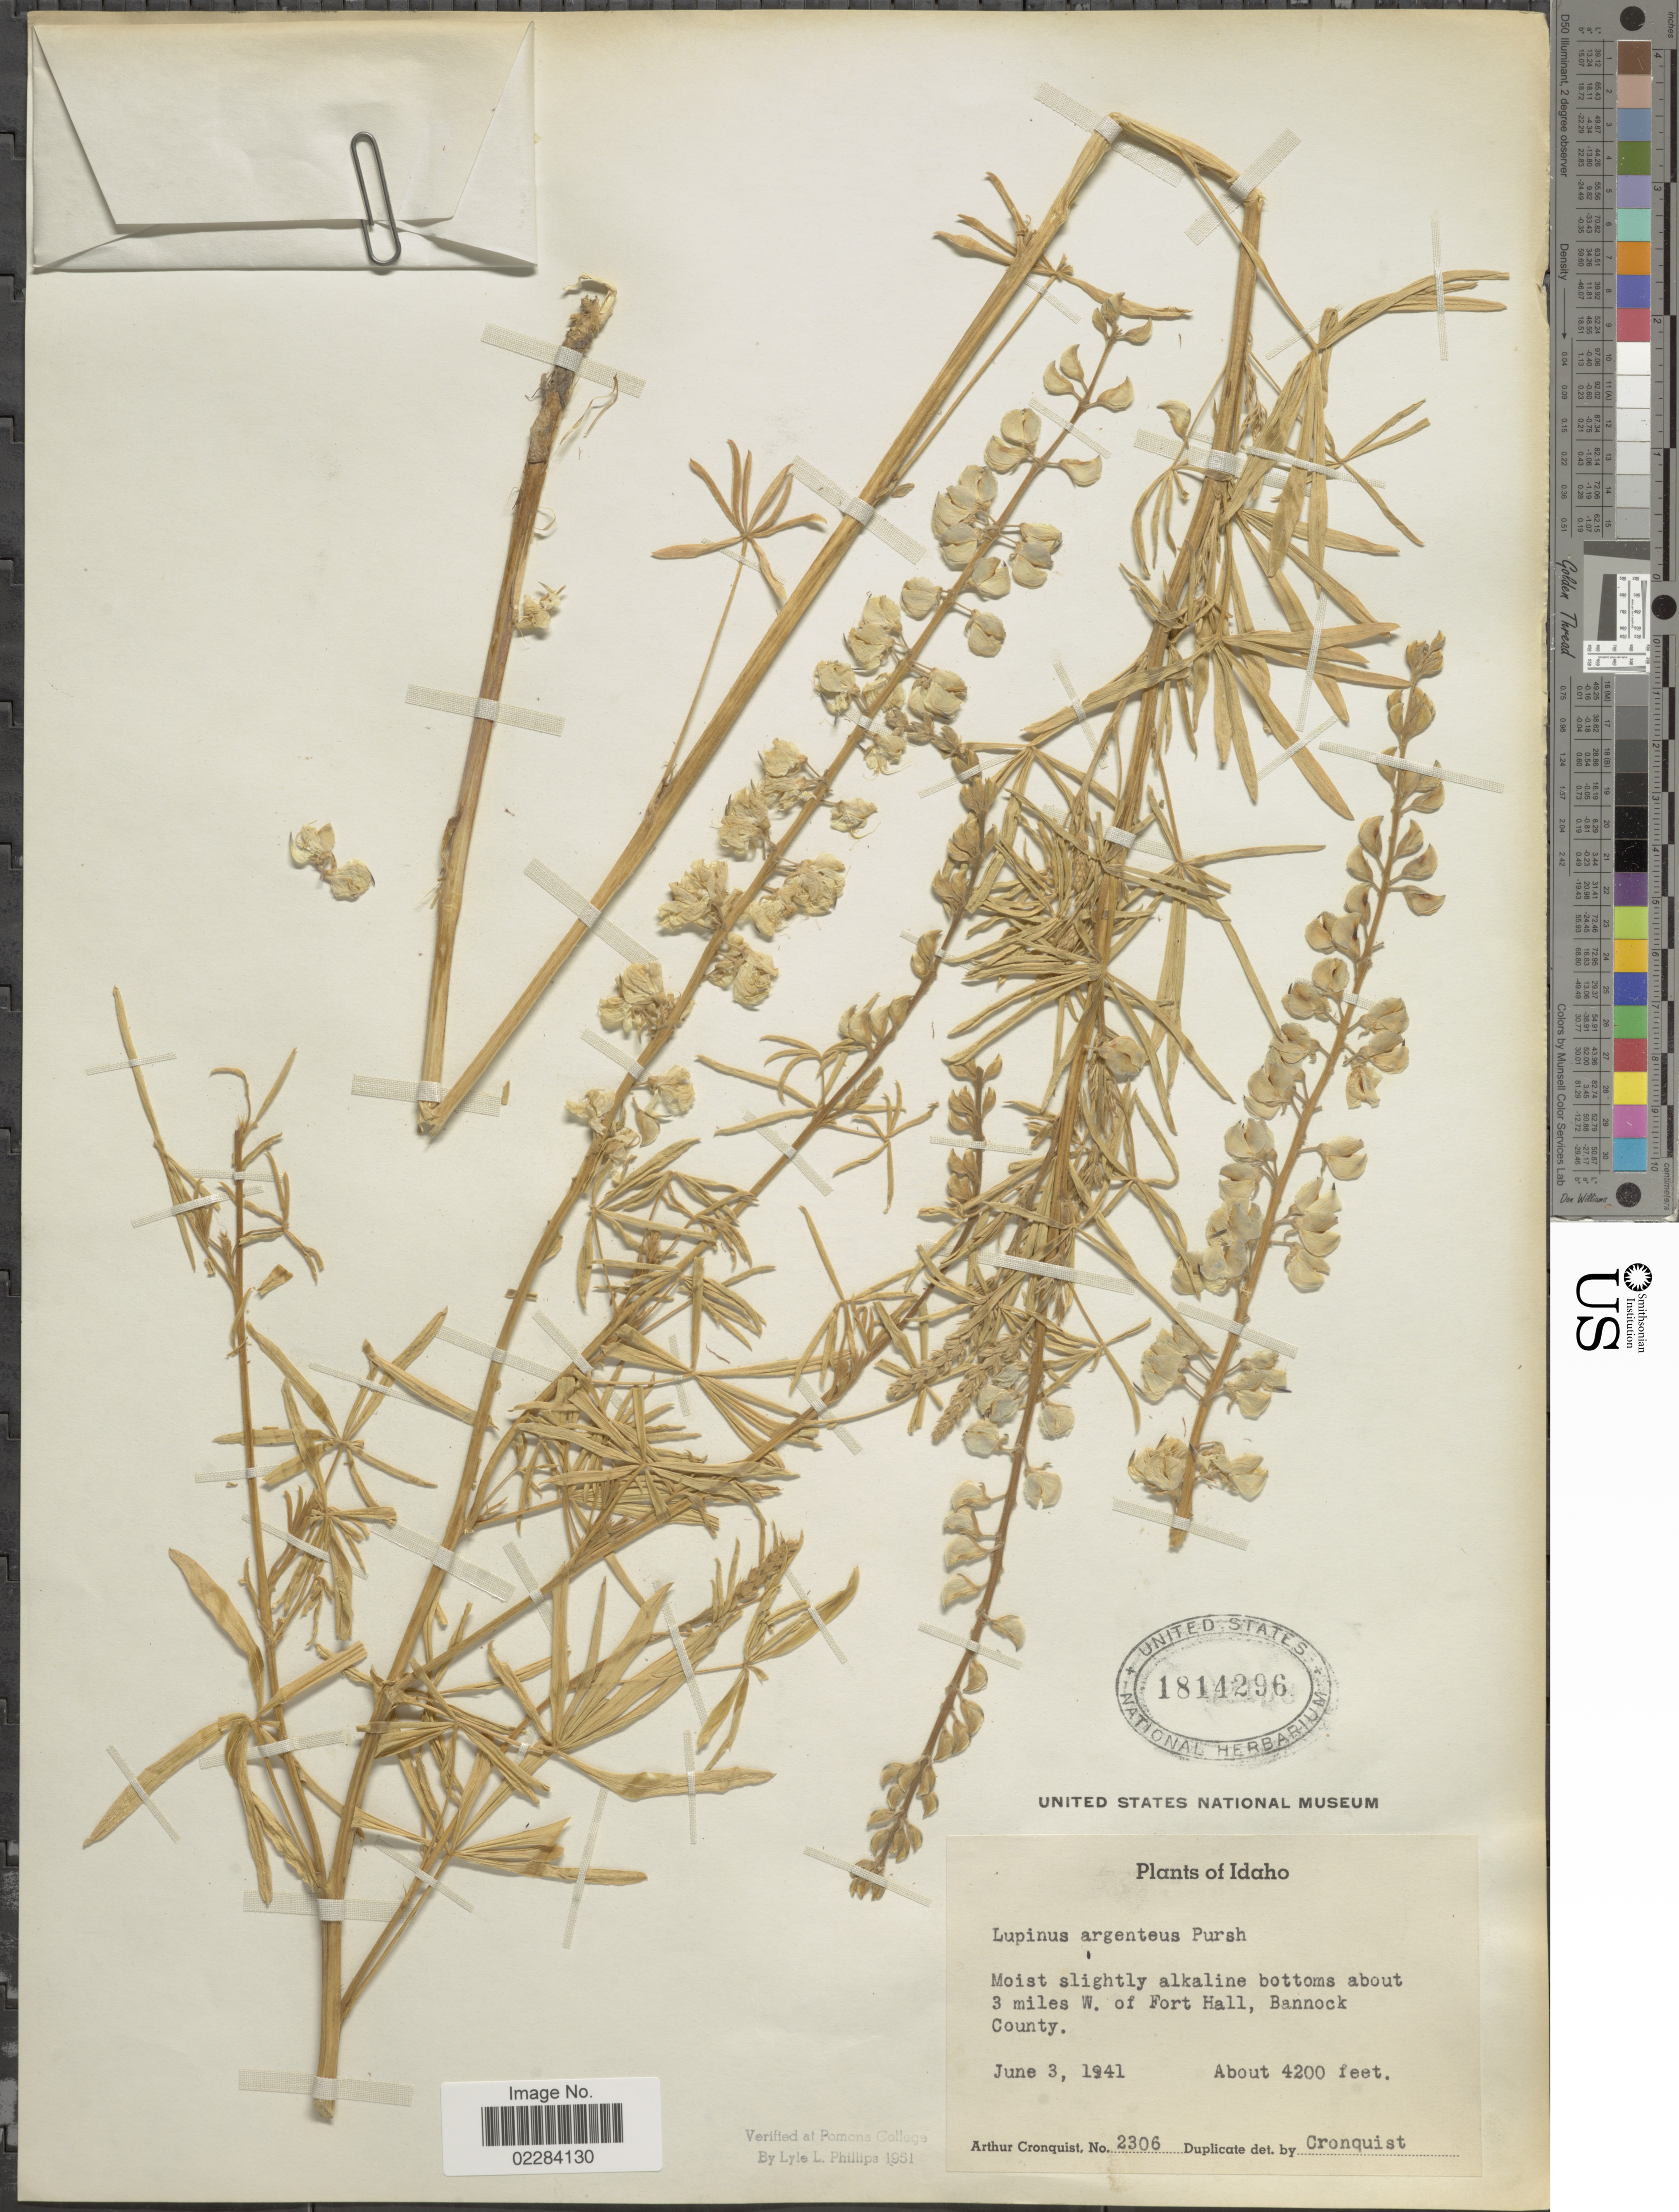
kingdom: Plantae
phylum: Tracheophyta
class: Magnoliopsida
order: Fabales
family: Fabaceae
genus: Lupinus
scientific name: Lupinus argenteus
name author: Pursh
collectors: A. J. Cronquist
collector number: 2306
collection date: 1941-06-03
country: United States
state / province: Idaho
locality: Moist slightly alkaline bottoms about 3 miles W. of Fort Hall, Bannock County.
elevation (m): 1280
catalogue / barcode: US 1814296